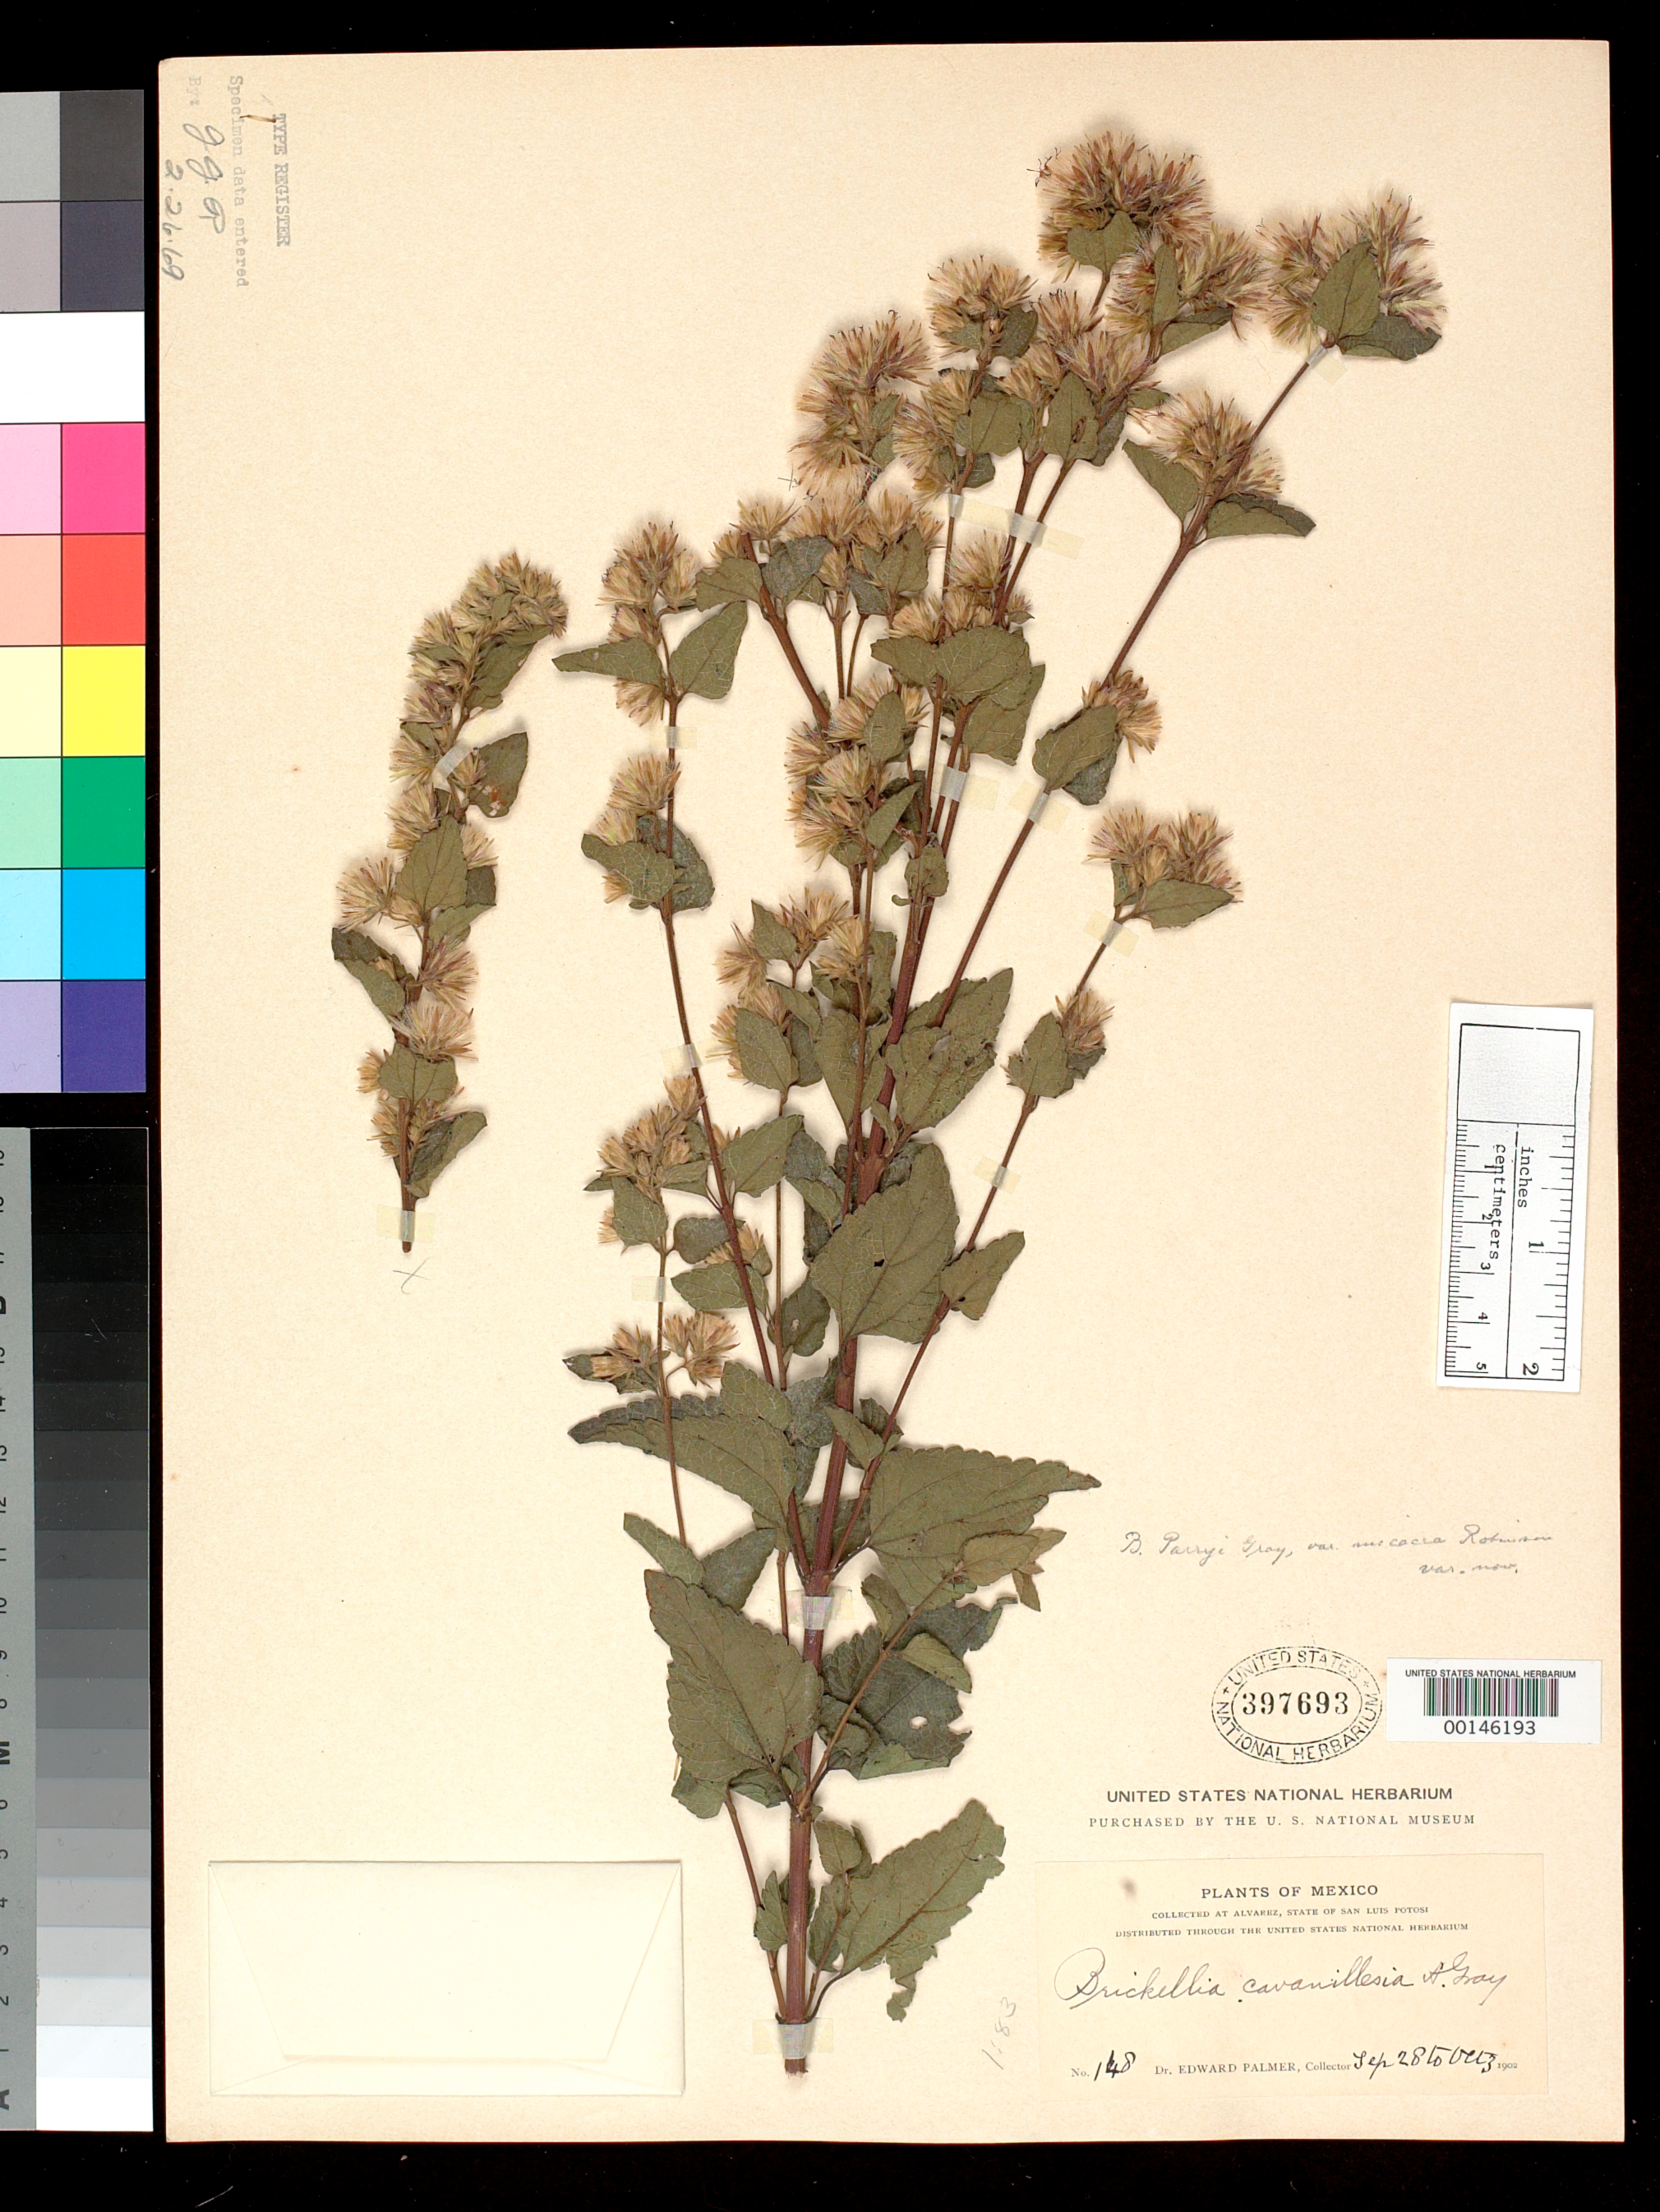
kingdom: Plantae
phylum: Tracheophyta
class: Magnoliopsida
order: Asterales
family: Asteraceae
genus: Brickellia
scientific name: Brickellia parryi var. micacea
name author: B.L. Rob.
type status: Type Collection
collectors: E. Palmer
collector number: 148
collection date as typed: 28 Sep 1902 to 03 Oct 1902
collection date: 1902-09-28/1902-10-03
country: Mexico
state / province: San Luis Potosi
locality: Alvarez.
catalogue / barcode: US 397693